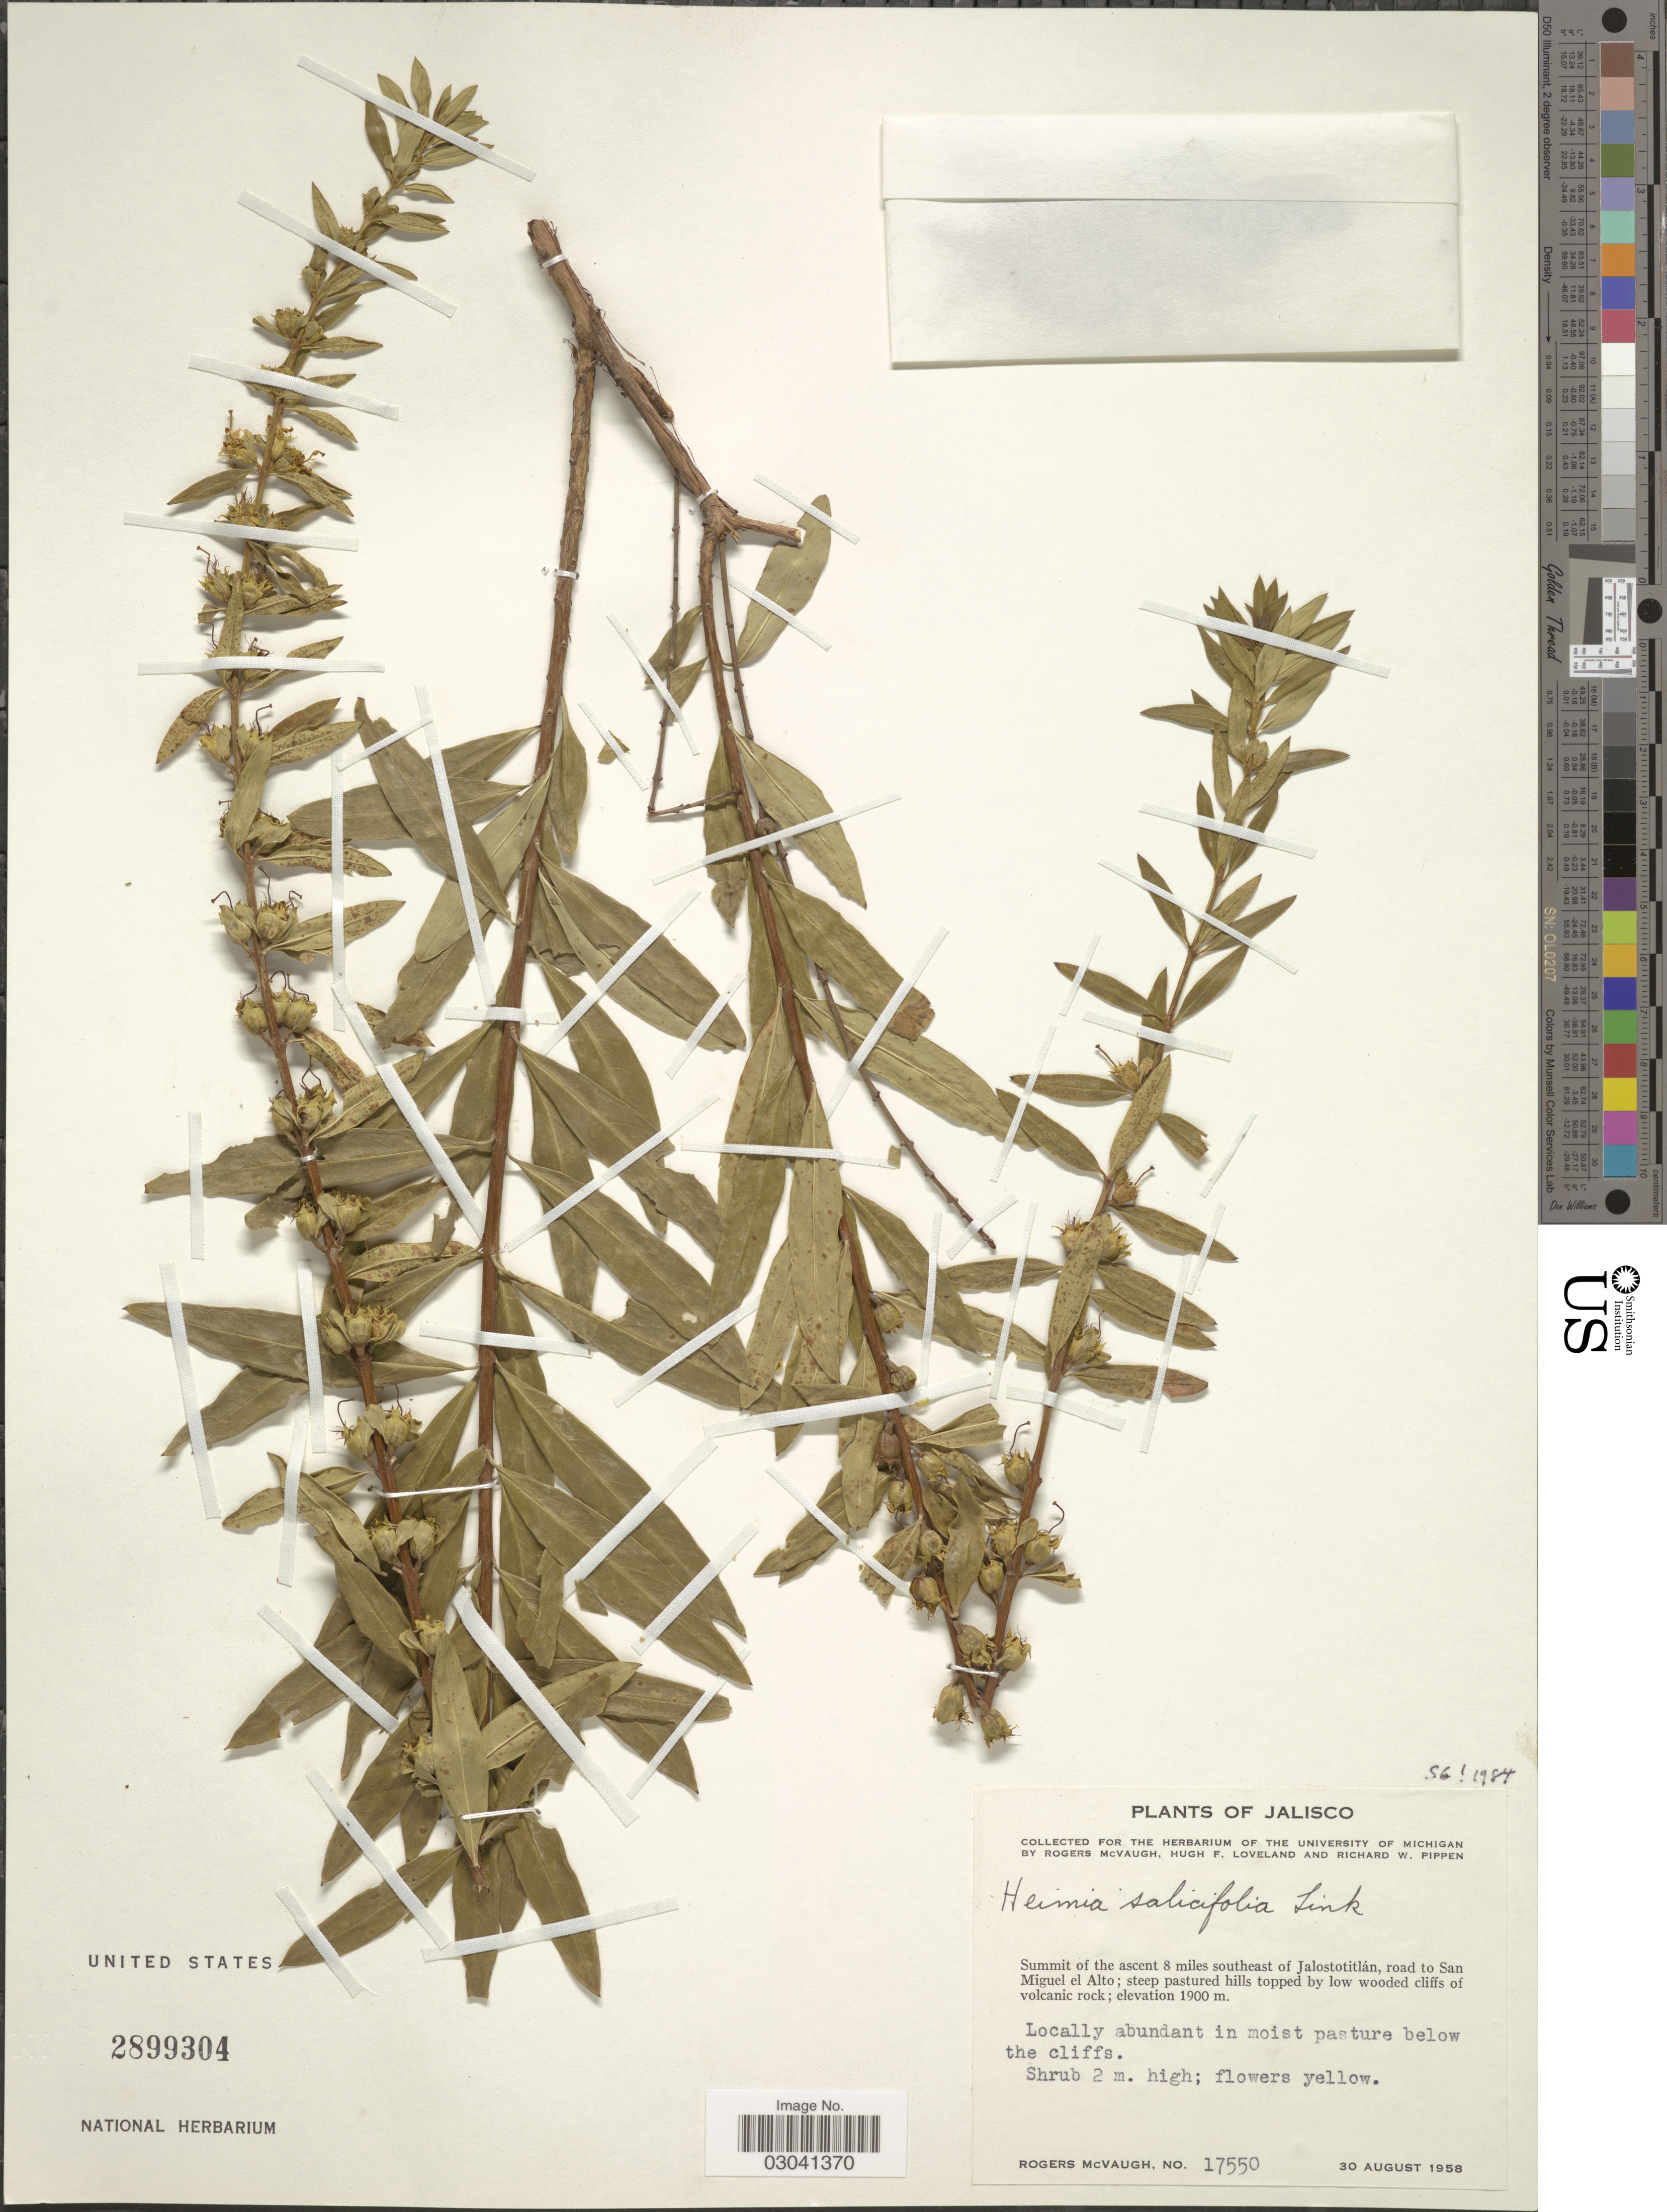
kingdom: Plantae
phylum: Tracheophyta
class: Magnoliopsida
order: Myrtales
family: Lythraceae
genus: Heimia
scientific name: Heimia salicifolia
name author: Link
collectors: R. McVaugh, H. Loveland & R. W. Pippen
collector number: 17550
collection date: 1958-08-30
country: Mexico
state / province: Jalisco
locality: Summit of the ascent 8 miles southeast of Jalostotitlán, road to San Miguel el Alto.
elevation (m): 1900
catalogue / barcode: US 2899304